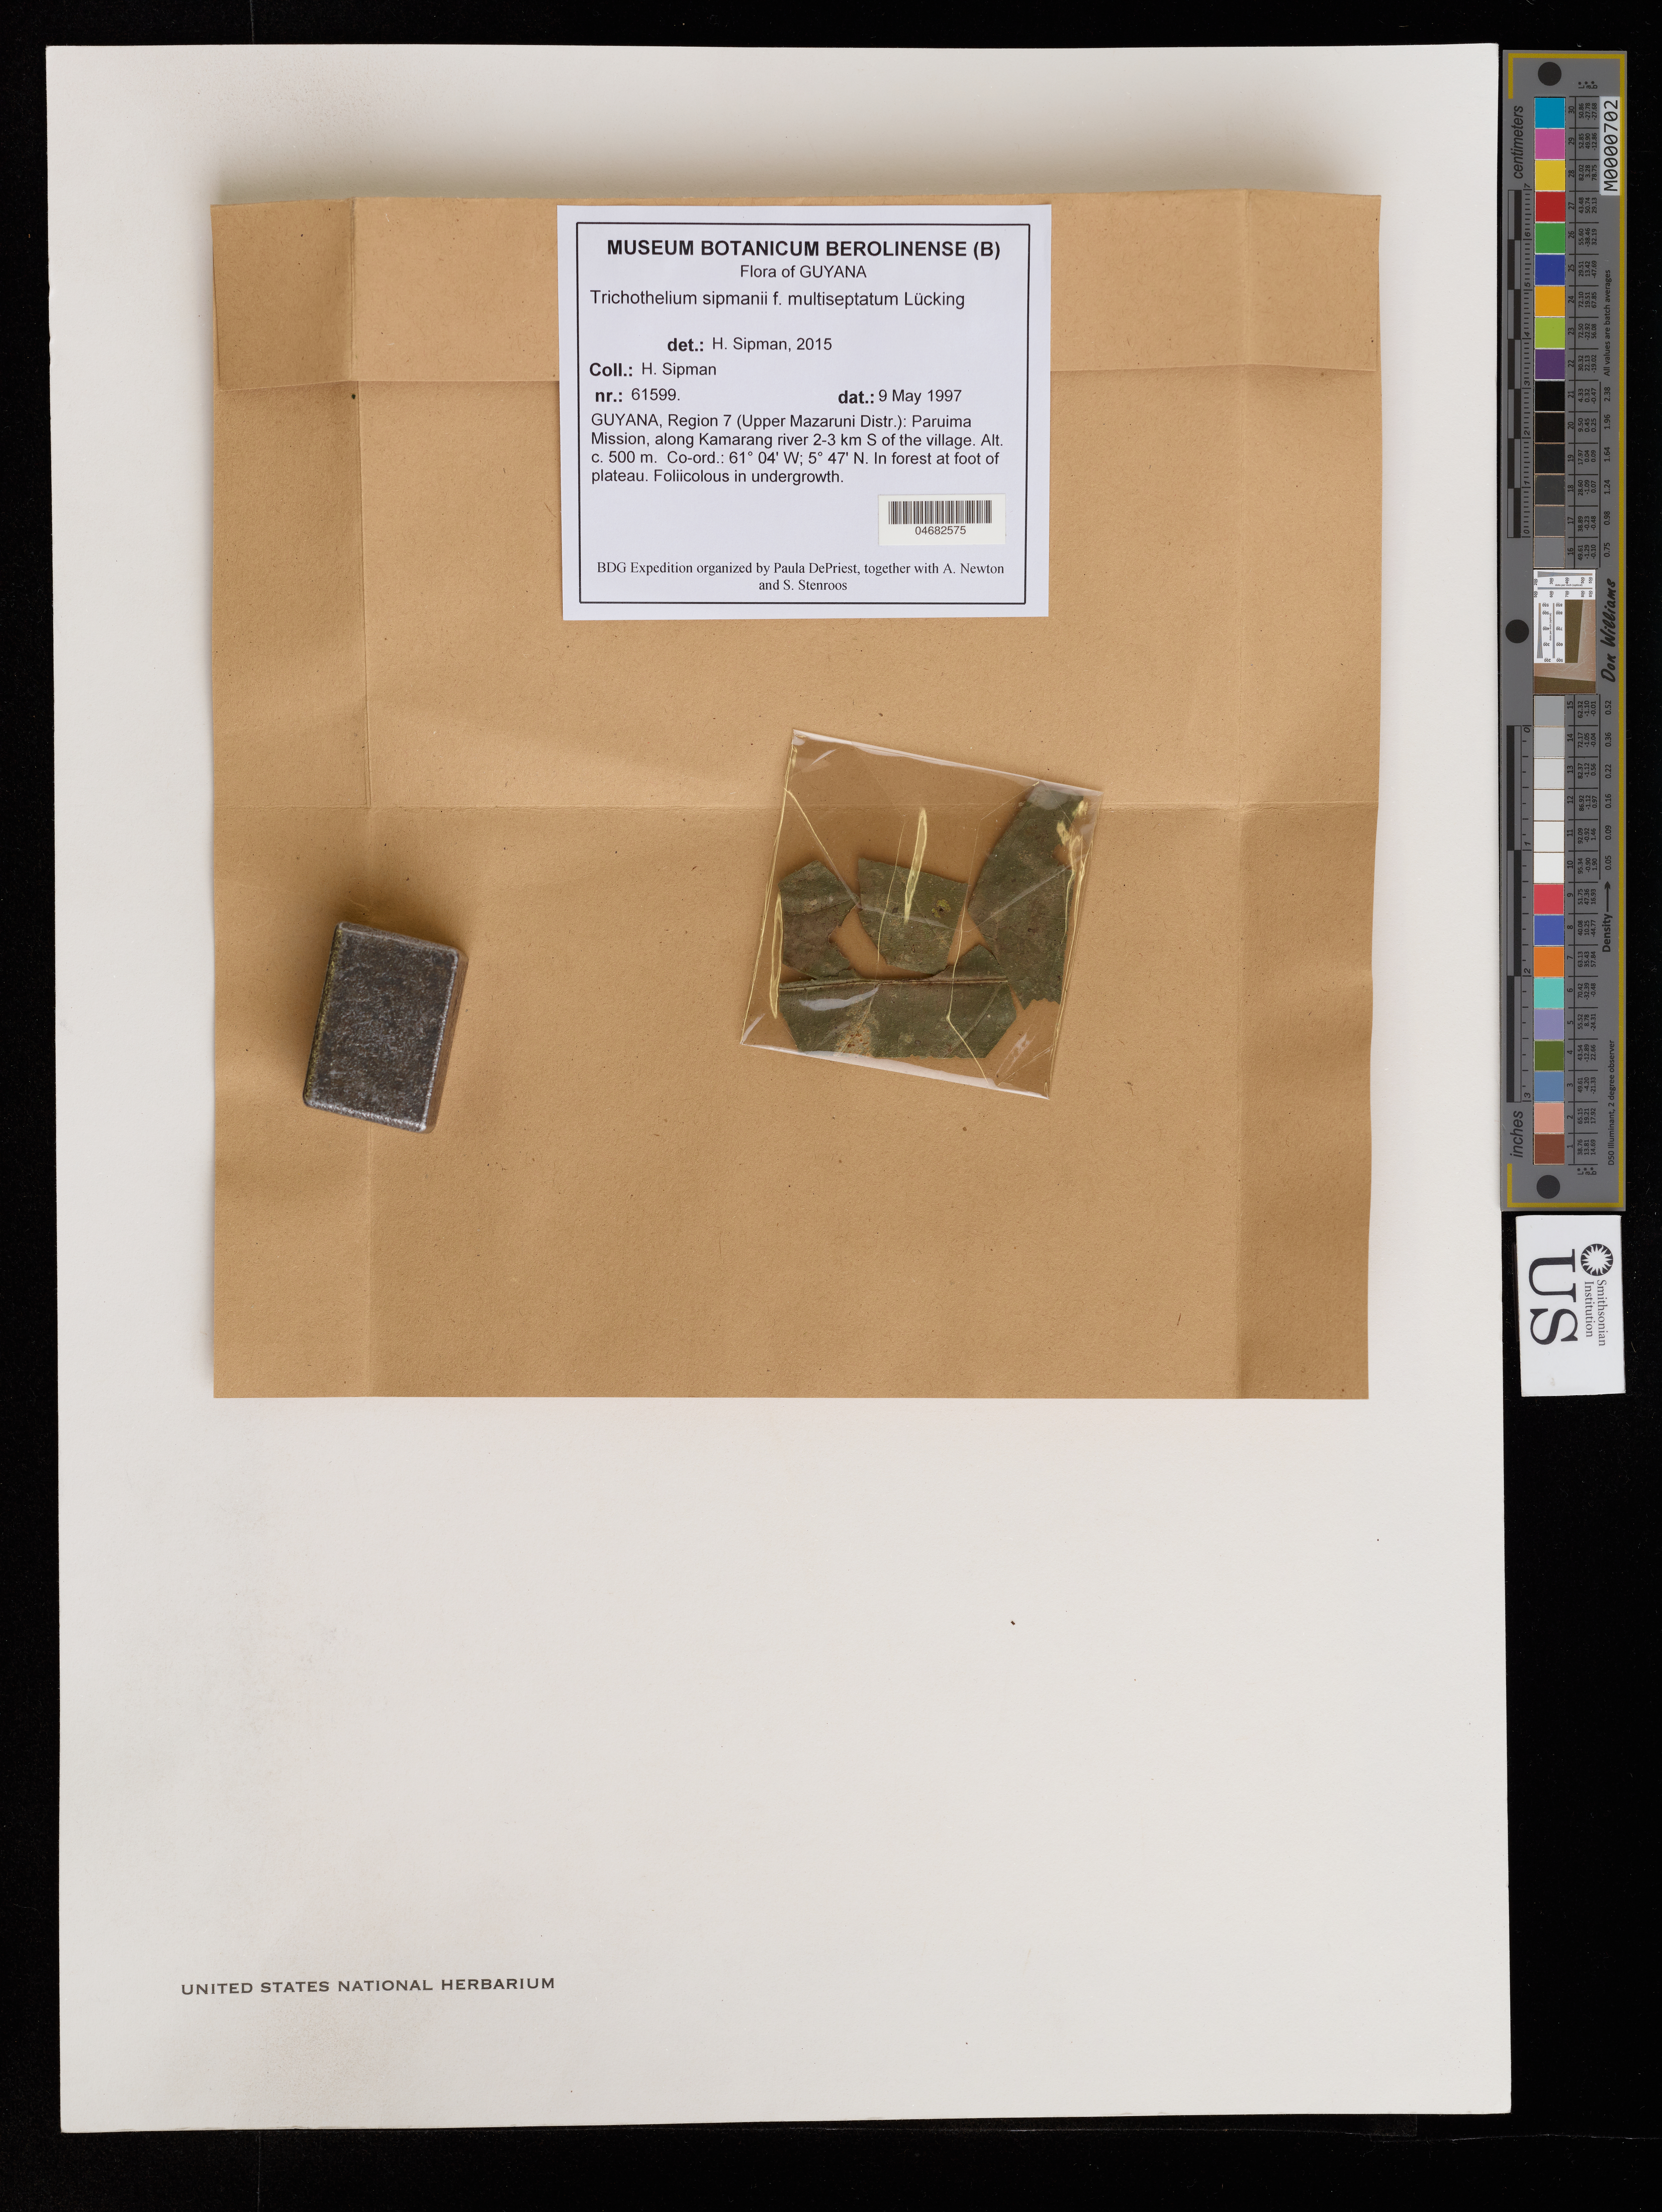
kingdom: Fungi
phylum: Ascomycota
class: Lecanoromycetes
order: Ostropales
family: Porinaceae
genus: Trichothelium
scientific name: Trichothelium sipmanii f. multiseptatum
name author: Lücking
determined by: Sipman, H.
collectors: H. Sipman et al.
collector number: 61599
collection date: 1997-05-09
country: Guyana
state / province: Mazaruni-Potaro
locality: Upper Mazaruni Distr. Paruima Mission, along Kamarang River 2-3 km S of the village.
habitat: In forest at foot of plateau. Foliicolous in undergrowth.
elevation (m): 500